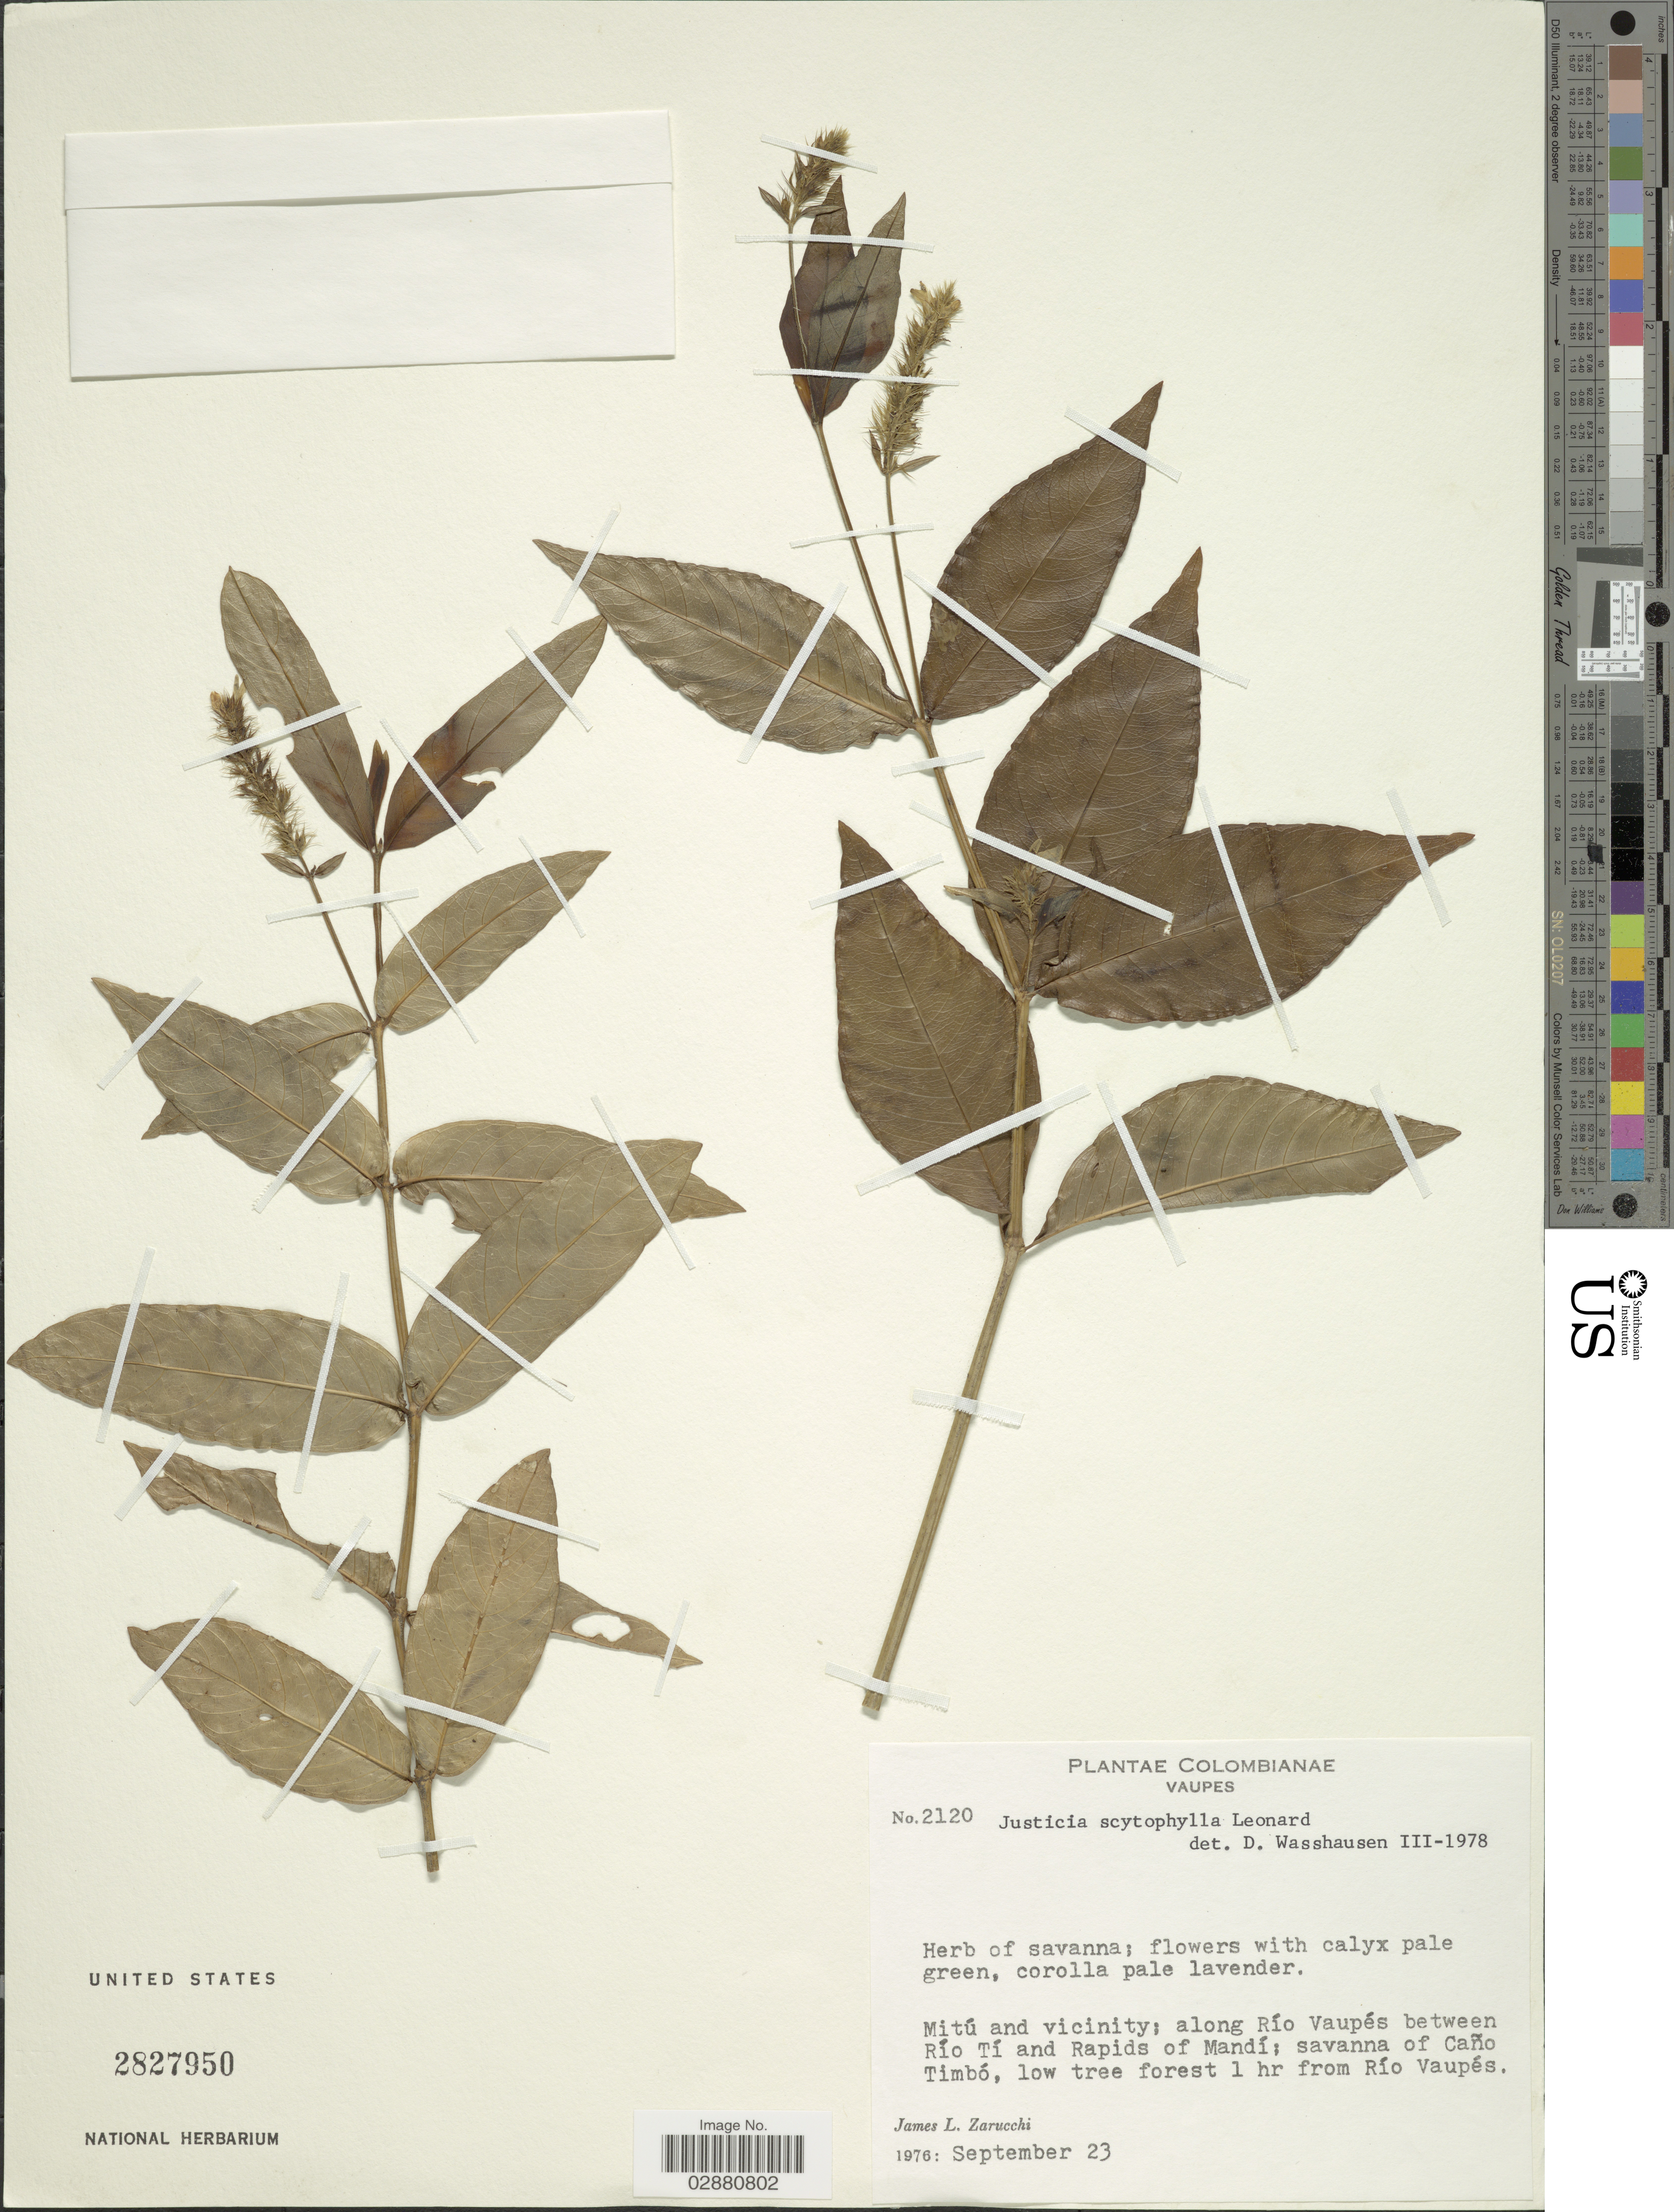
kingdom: Plantae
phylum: Tracheophyta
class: Magnoliopsida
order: Lamiales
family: Acanthaceae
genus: Justicia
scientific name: Justicia scytophylla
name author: Leonard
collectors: J. L. Zarucchi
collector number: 2120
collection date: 1976-09-23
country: Colombia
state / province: Vaupés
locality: Mitú and vicinity: along Río Vaupés between Río Tí and Rapids of Mandí; savanna of Caño Timbó, low tree forest 1 hr from Río Vaupés.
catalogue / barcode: US 2827950